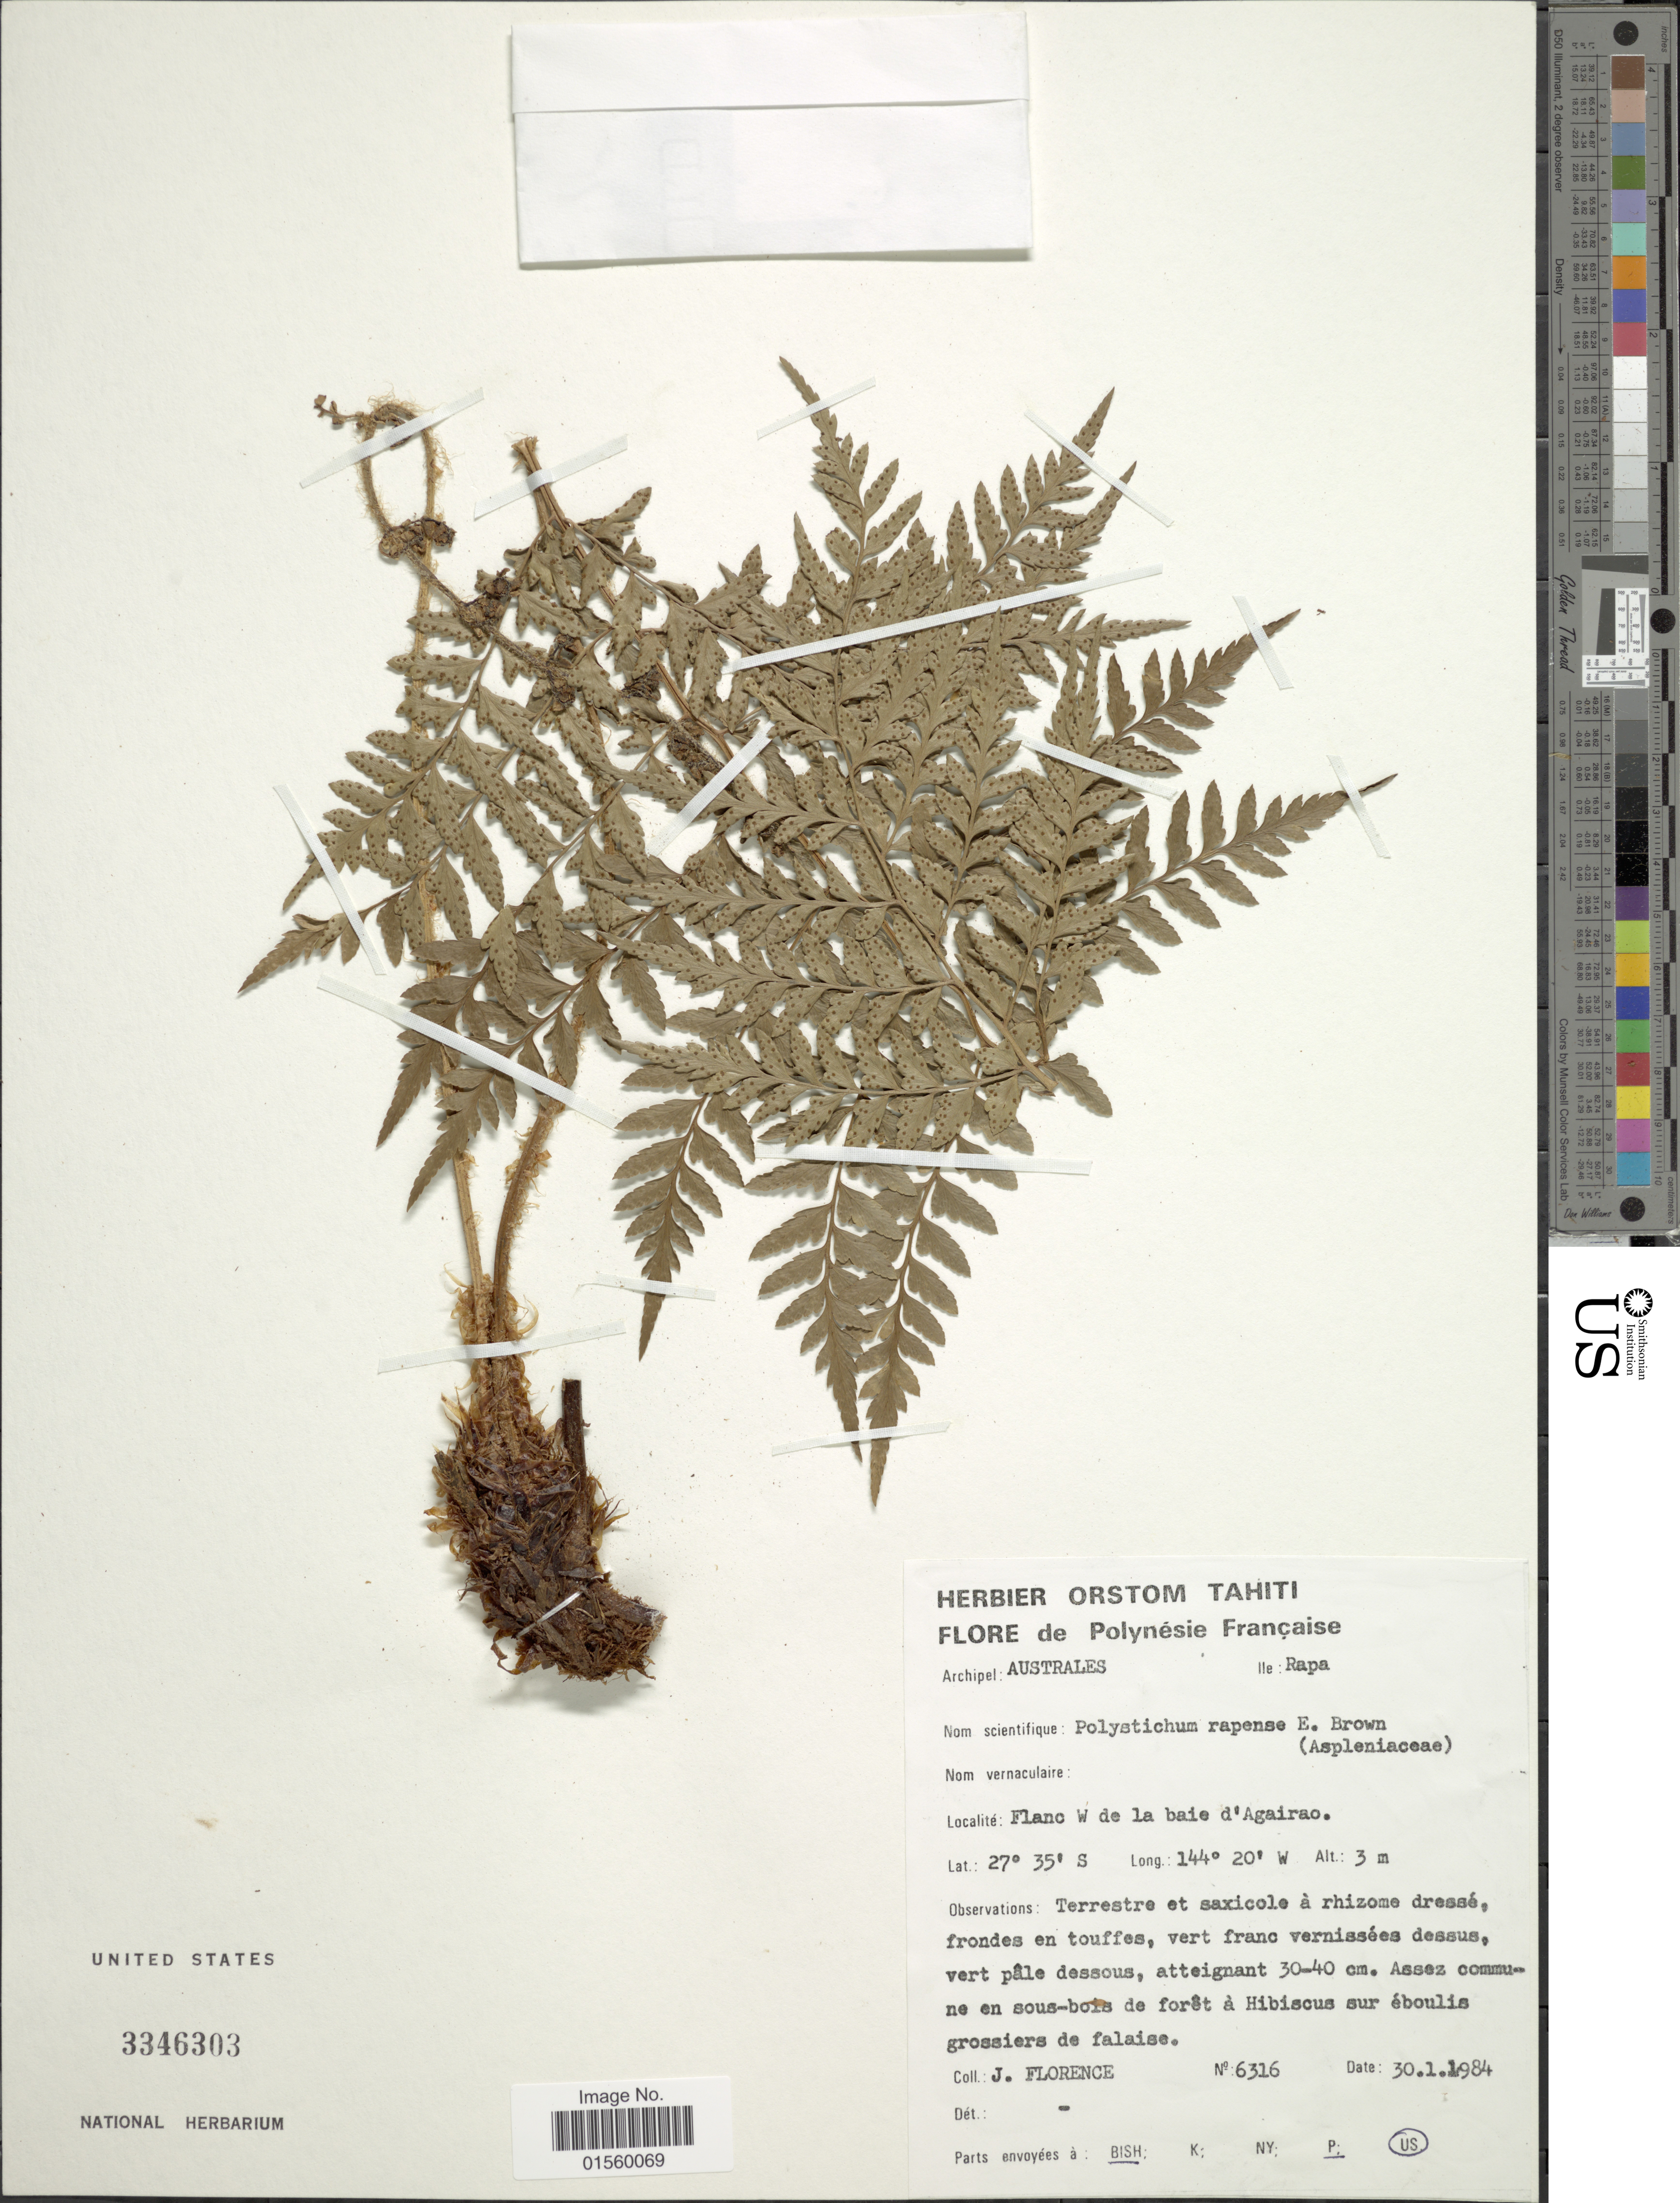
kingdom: Plantae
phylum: Tracheophyta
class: Polypodiopsida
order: Polypodiales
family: Dryopteridaceae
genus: Polystichum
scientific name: Polystichum rapense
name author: E.D. Br.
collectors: J. Florence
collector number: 6316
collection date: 1984-01-30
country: French Polynesia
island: Rapa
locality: Polynesie Francaise, Archipel Australes, Ile Rapa, Flanc W de la baie d'Agairao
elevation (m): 3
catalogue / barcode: US 3346303